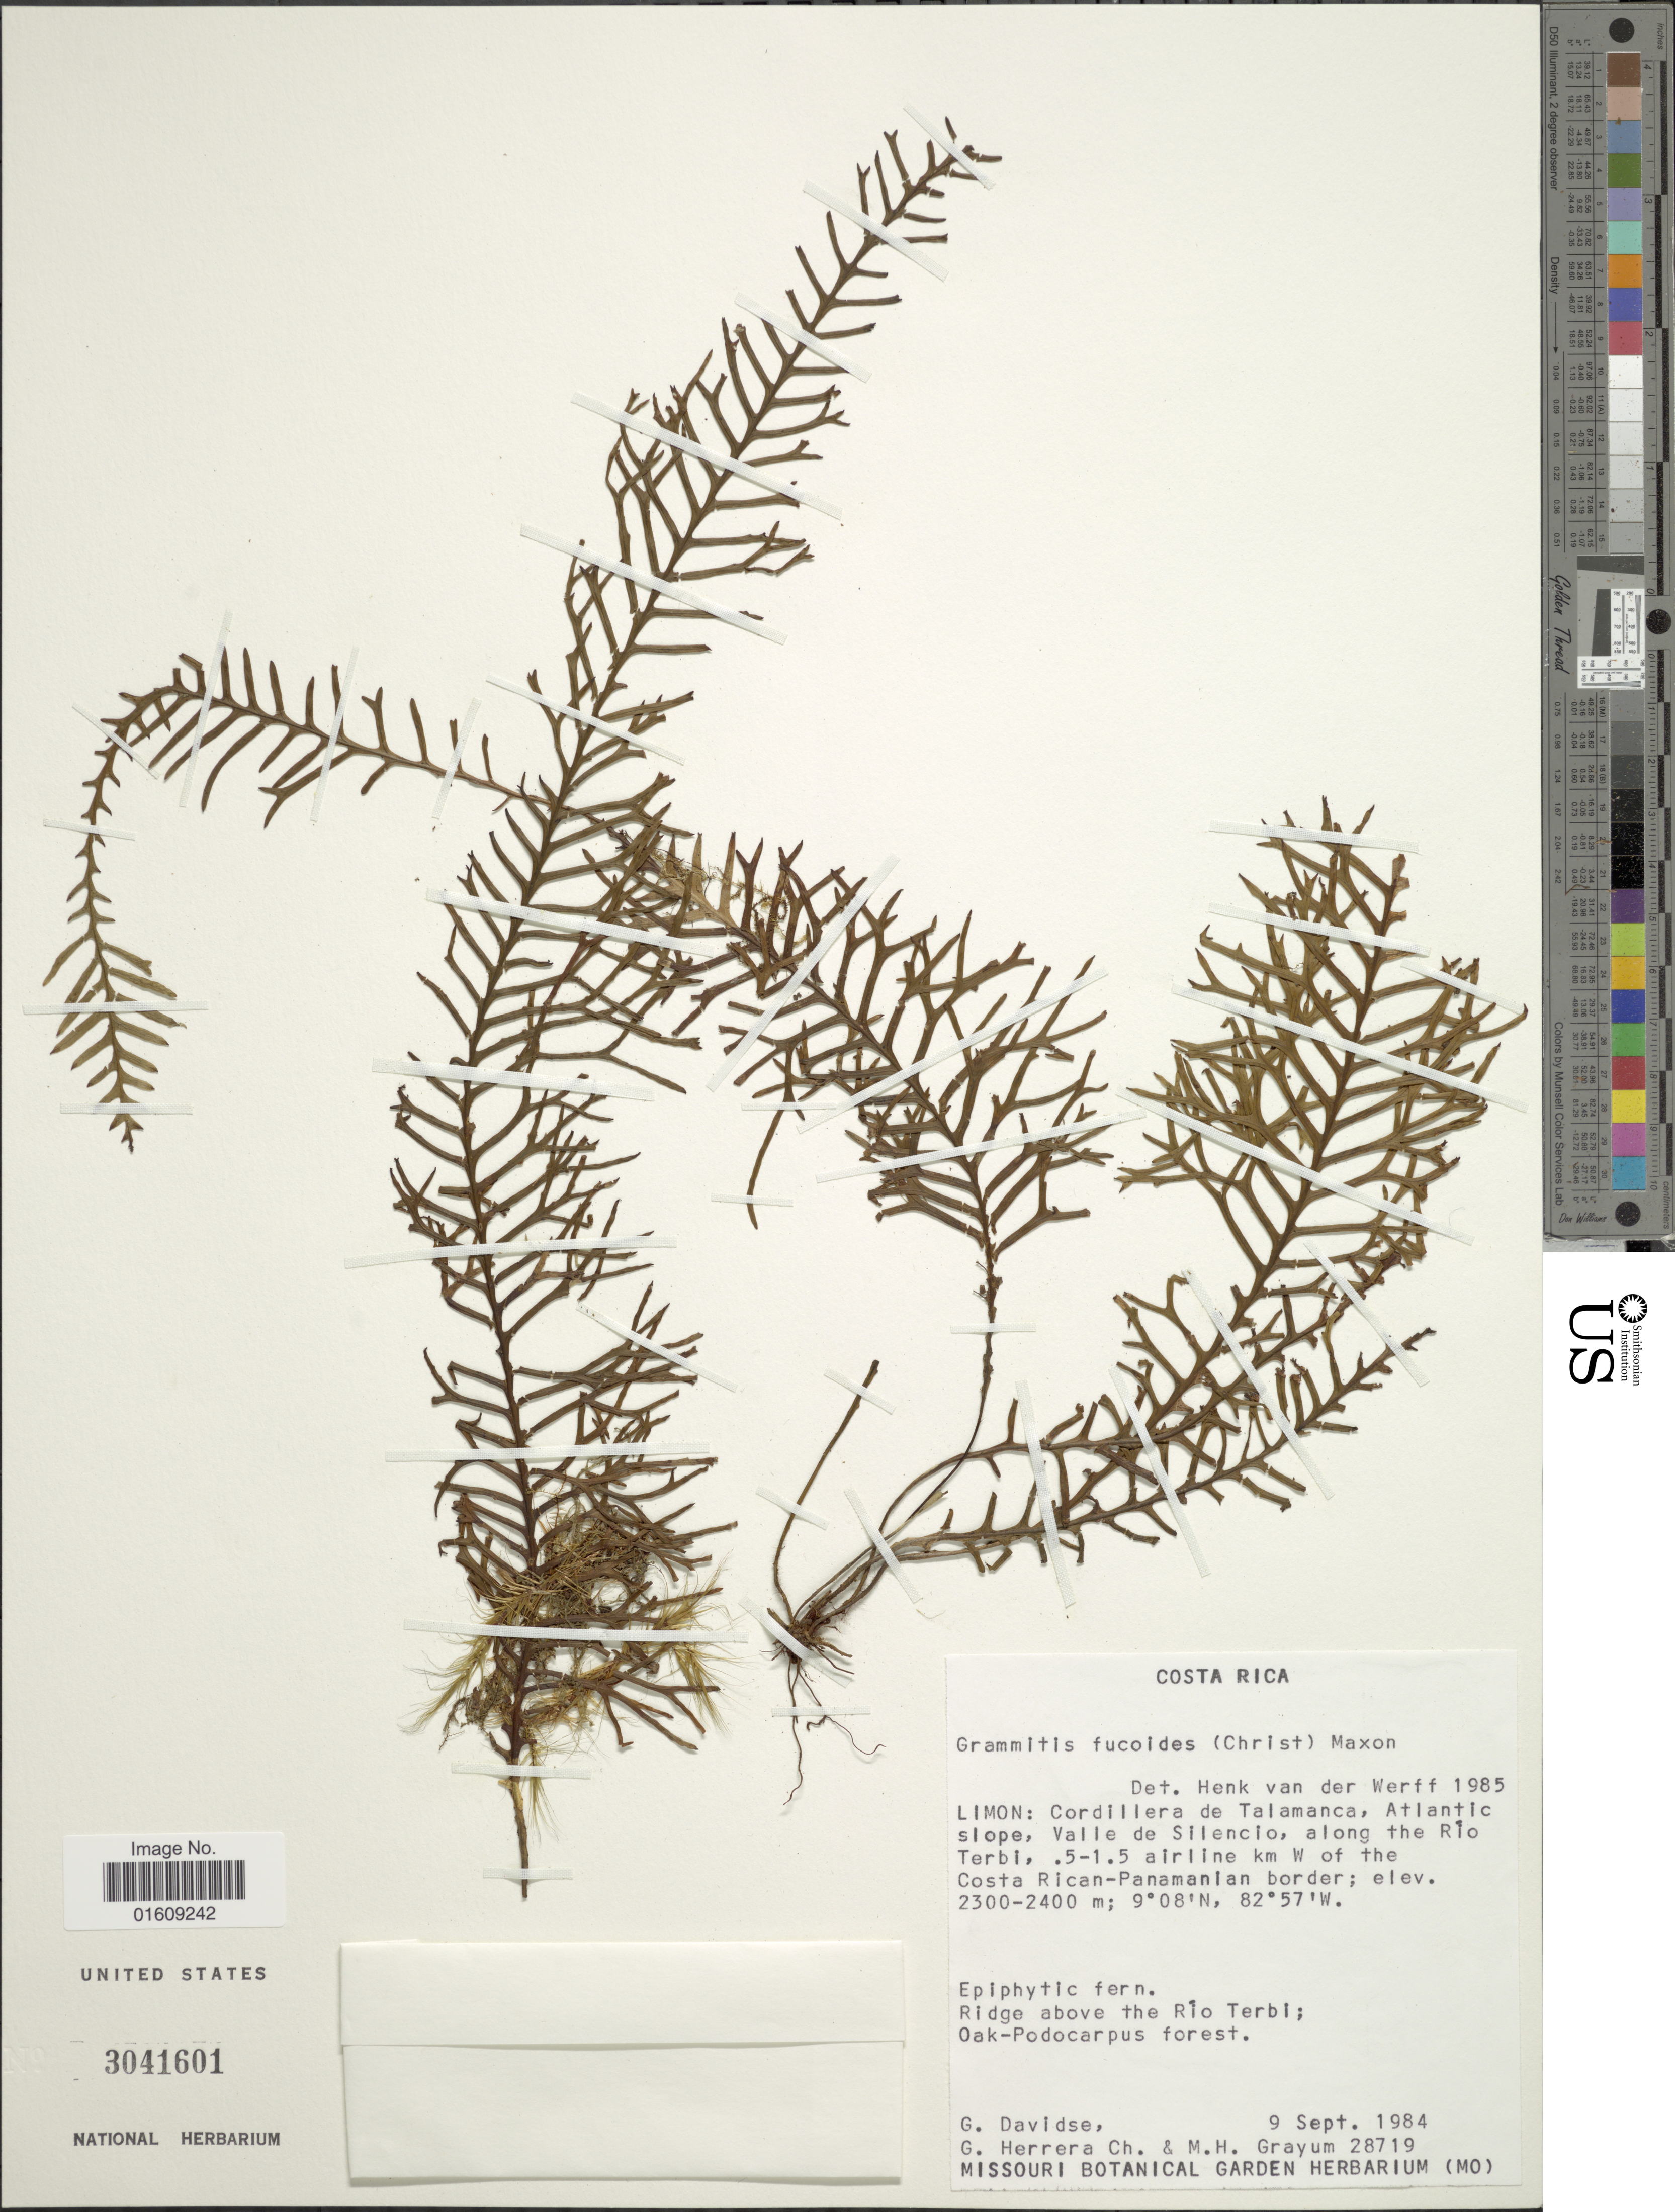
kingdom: Plantae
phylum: Tracheophyta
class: Polypodiopsida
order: Polypodiales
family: Polypodiaceae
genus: Ceradenia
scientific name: Ceradenia fucoides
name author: (Christ) L.E. Bishop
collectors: G. Davidse, G. Herrera Ch. & M. H. Grayum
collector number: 28719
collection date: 1984-09-09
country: Costa Rica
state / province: Limón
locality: Costa Rica, Limon: Cordillera de Talamarca, Atlantic slope, Valle de Silencio, along the Río Terbi, .5-1.5 airline km W of the Costa Rican-Panamalan border.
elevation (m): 2300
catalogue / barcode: US 3041601